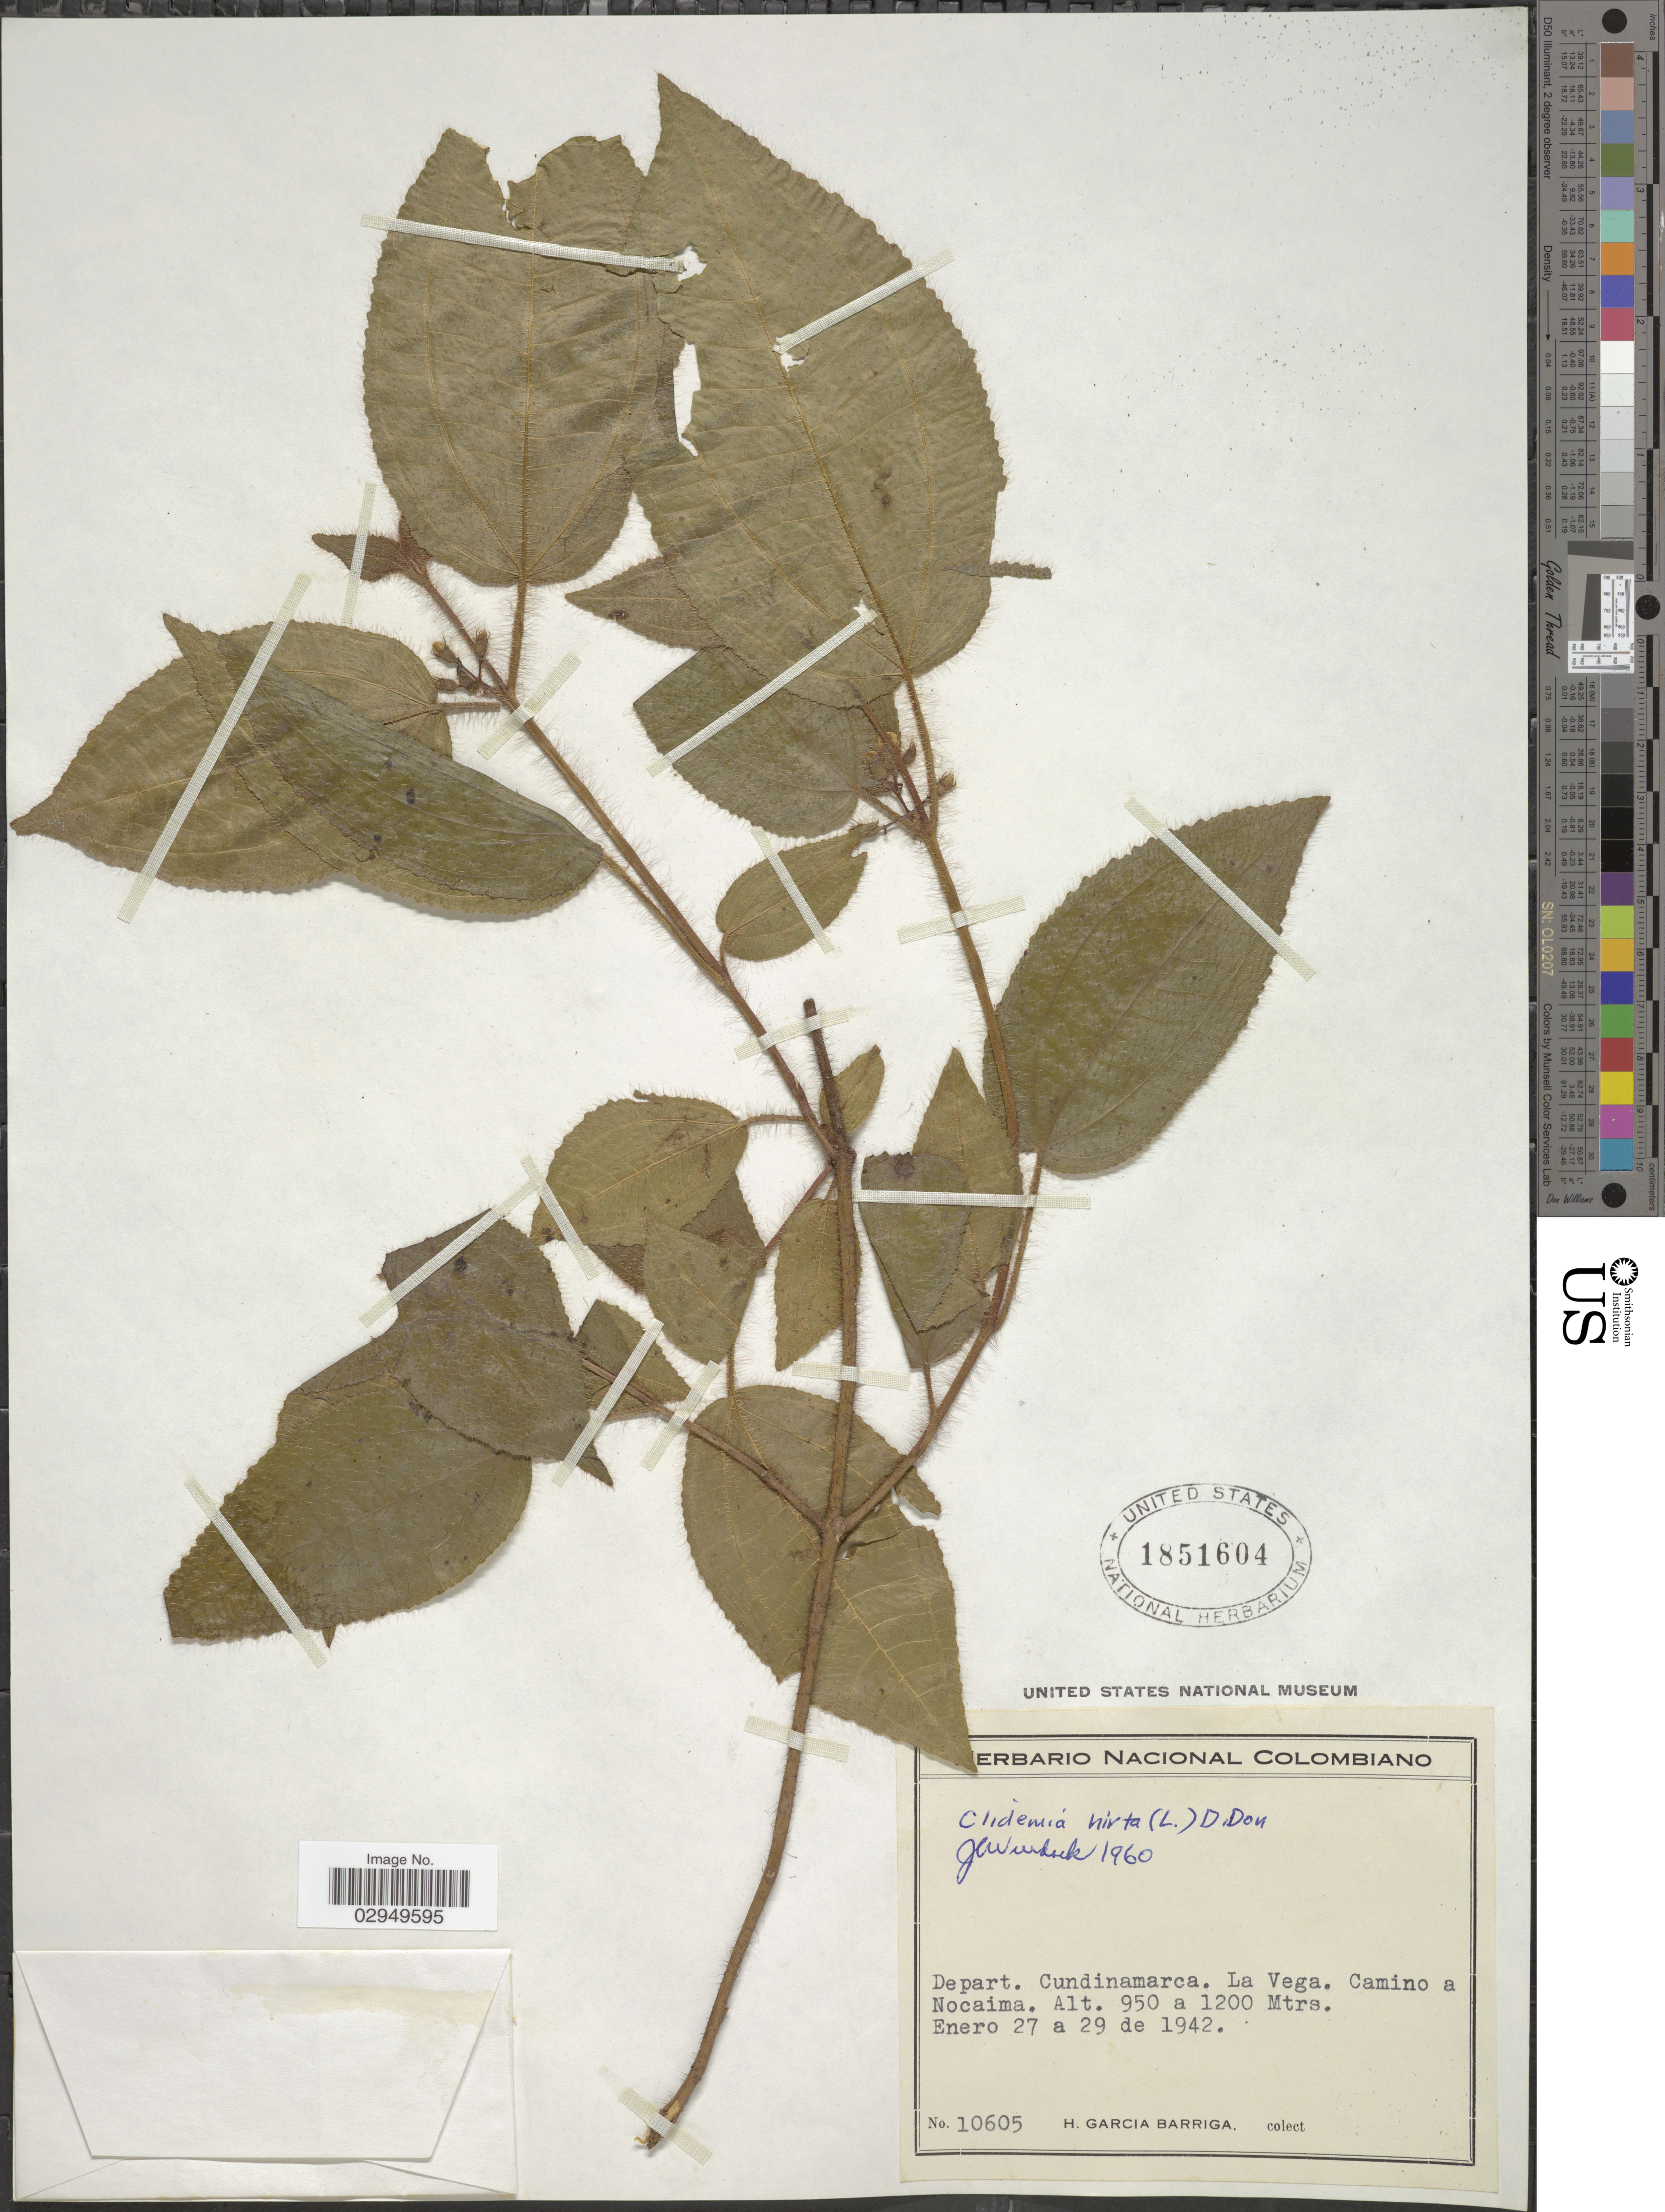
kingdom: Plantae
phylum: Tracheophyta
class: Magnoliopsida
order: Myrtales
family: Melastomataceae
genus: Clidemia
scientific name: Clidemia hirta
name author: (L.) D. Don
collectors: H. García Barriga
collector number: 10605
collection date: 1942-01-27/1942-01-29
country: Colombia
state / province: Cundinamarca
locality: Depart. Cundinamarca. La Vega. Camino a Nocaima.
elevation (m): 950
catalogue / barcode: US 1851604